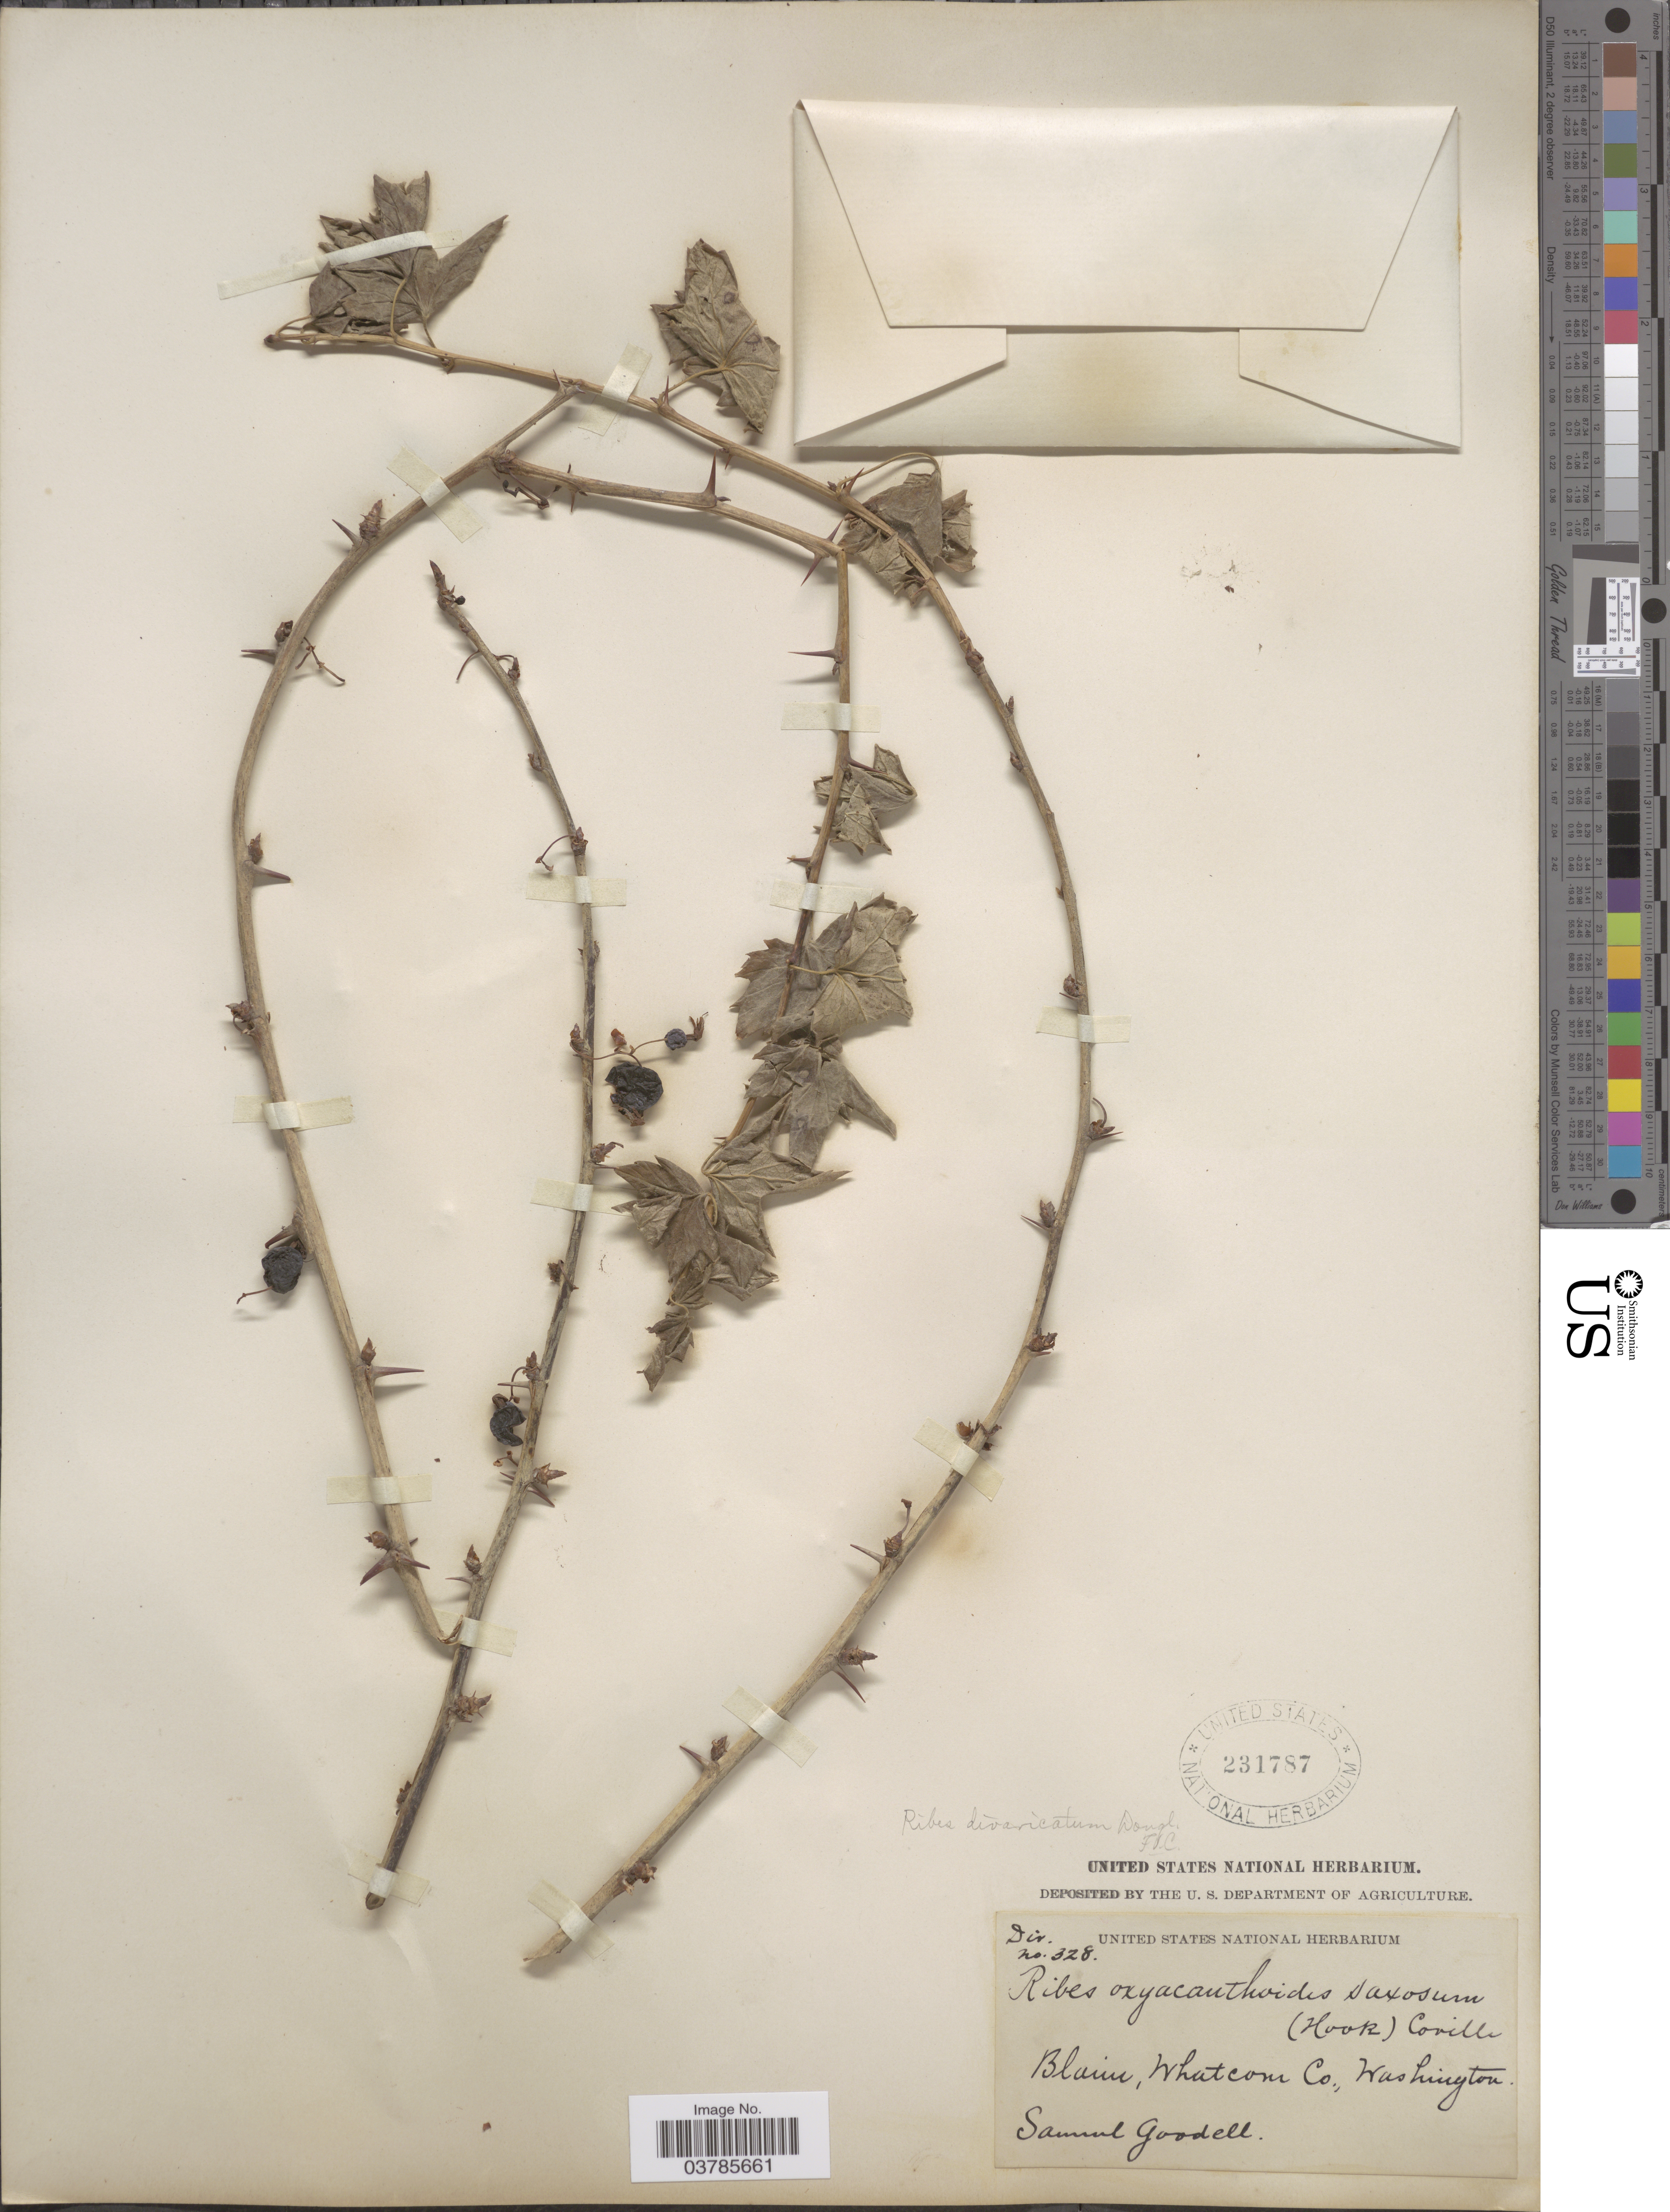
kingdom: Plantae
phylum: Tracheophyta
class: Magnoliopsida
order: Saxifragales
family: Grossulariaceae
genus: Ribes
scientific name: Ribes divaricatum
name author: Douglas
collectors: S. Goodell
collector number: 328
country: United States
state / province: Washington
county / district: Whatcom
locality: Blaine, Whatcom Co.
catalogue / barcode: US 231787